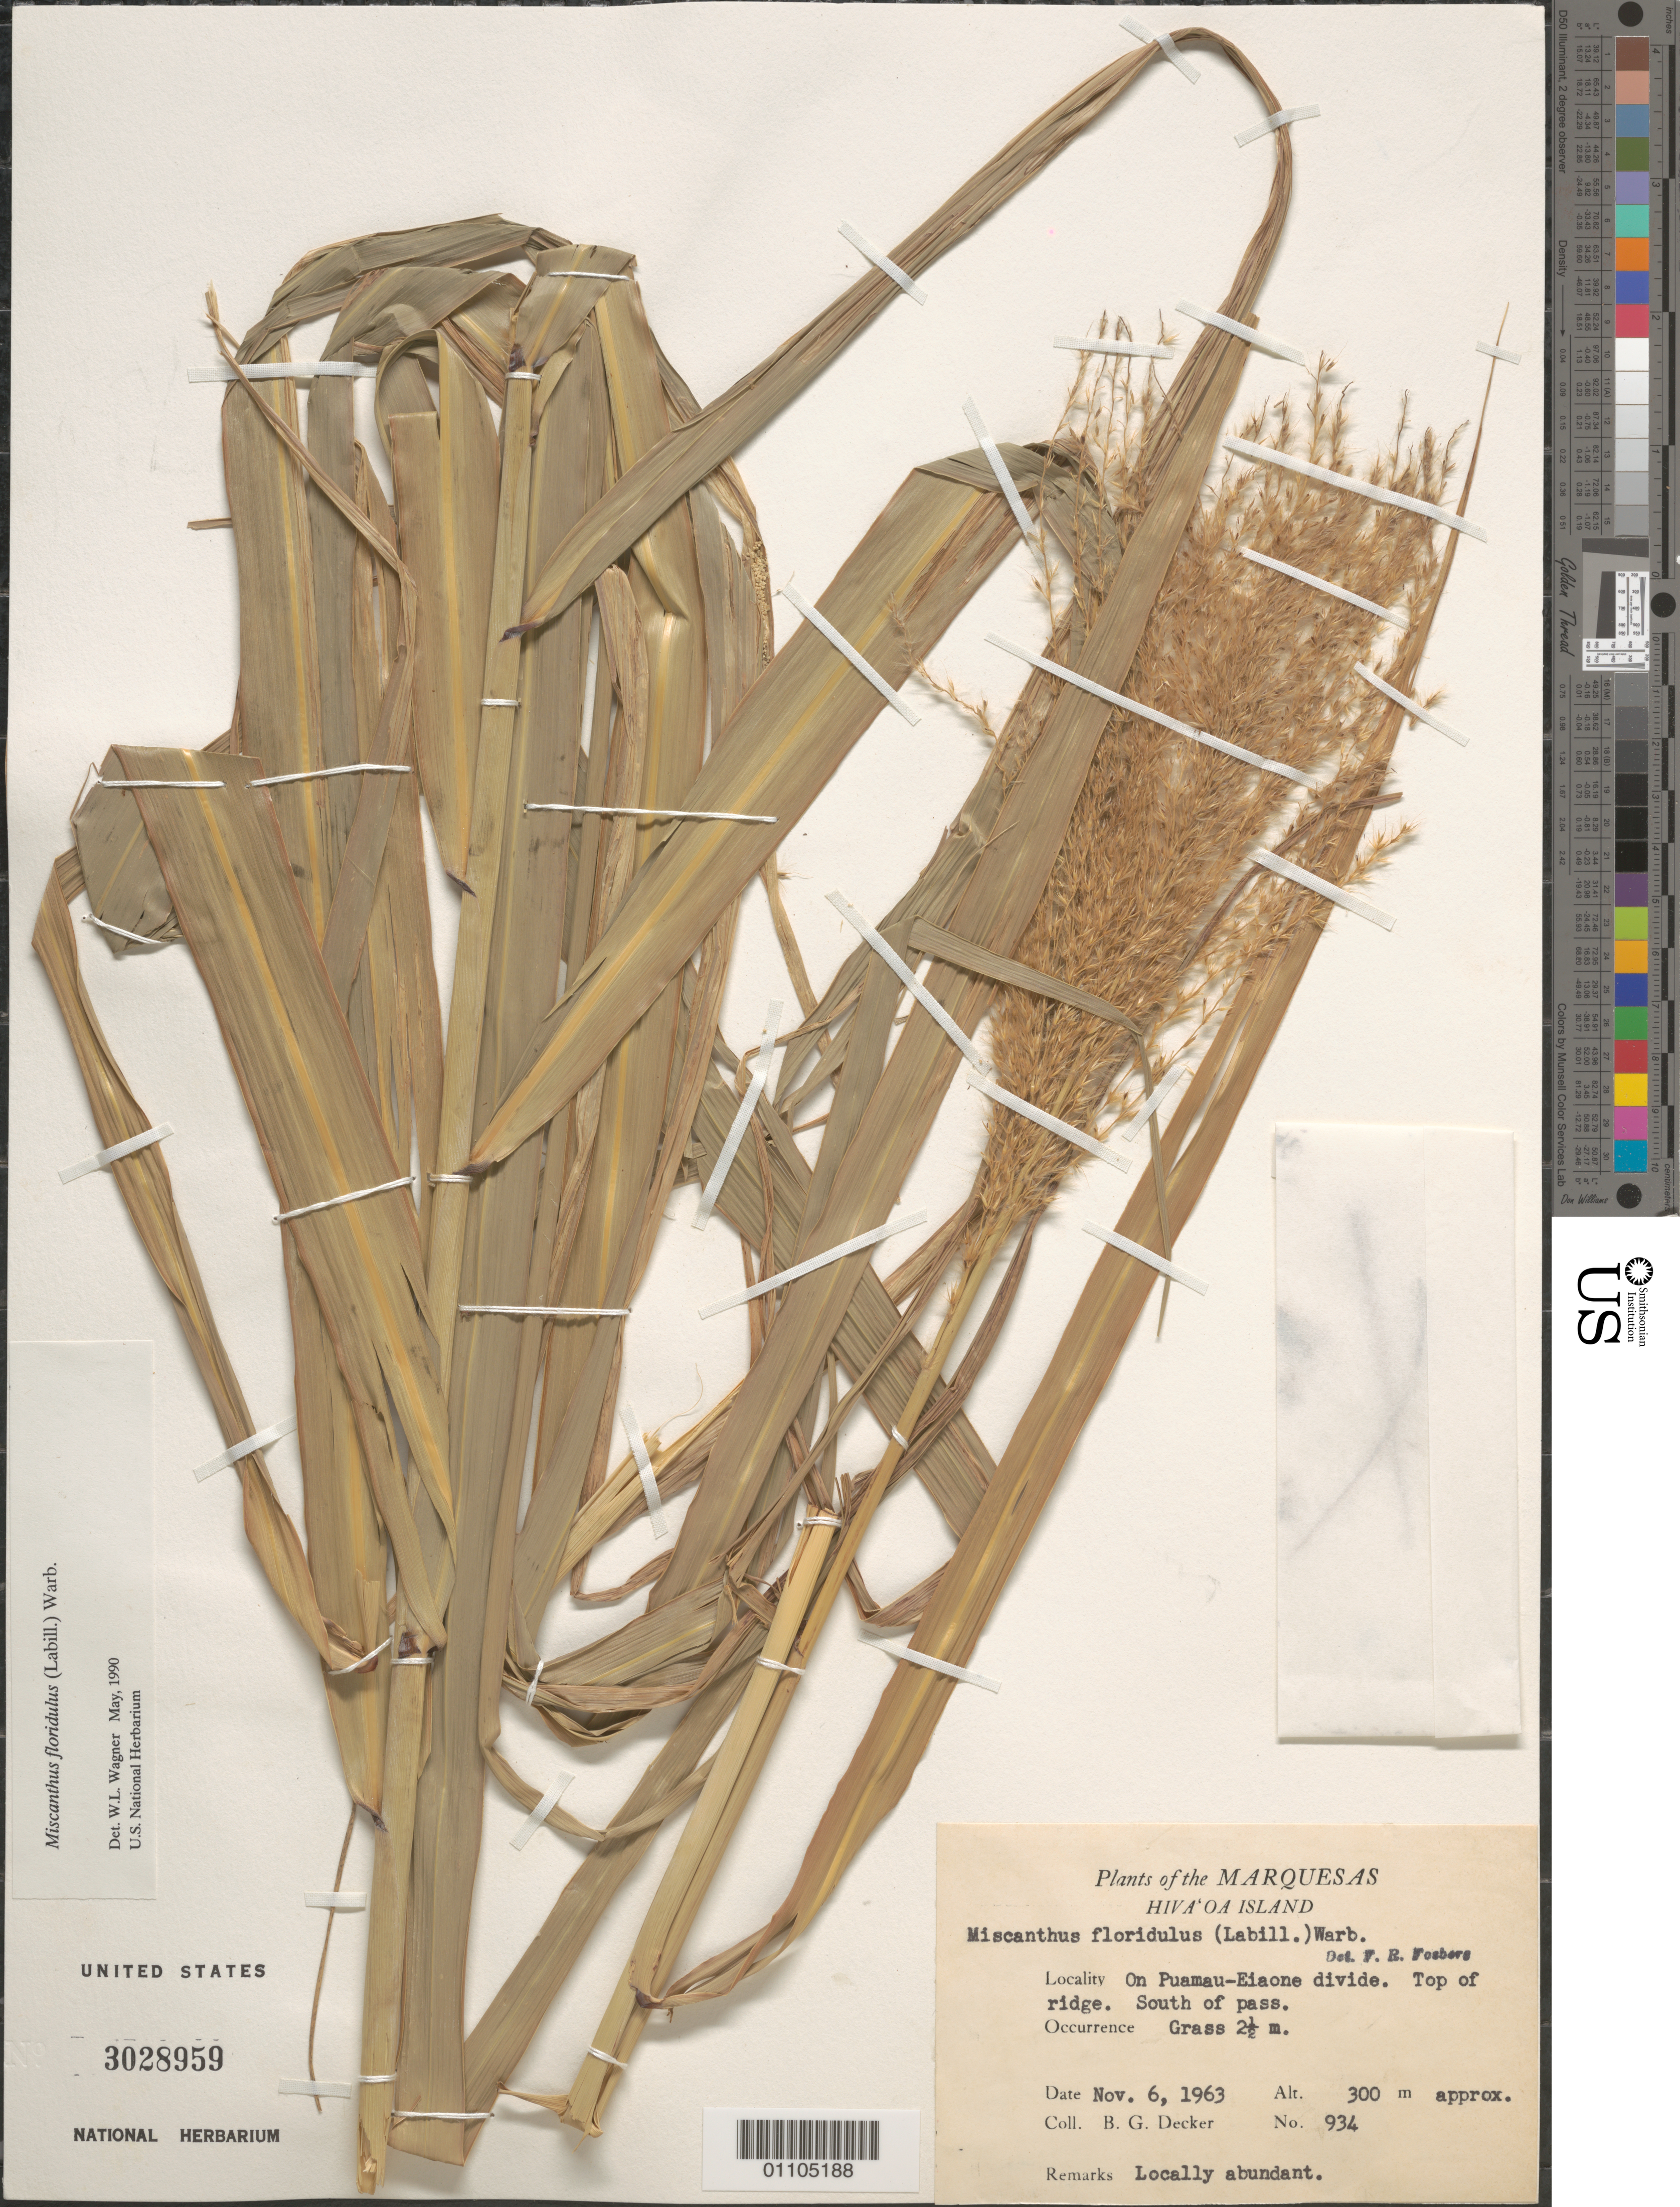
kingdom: Plantae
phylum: Tracheophyta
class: Liliopsida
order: Poales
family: Poaceae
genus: Miscanthus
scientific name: Miscanthus floridulus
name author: (Labill.) Warb.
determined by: Wagner, W. L., (BOT), Smithsonian Institution - National Museum of Natural History (UNITED STATES)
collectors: B. G. Decker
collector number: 934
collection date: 1963-11-06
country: French Polynesia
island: Hiva Oa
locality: on Puamau-Eiaone divide, top of ridge, S of pass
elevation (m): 300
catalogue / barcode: US 3028959